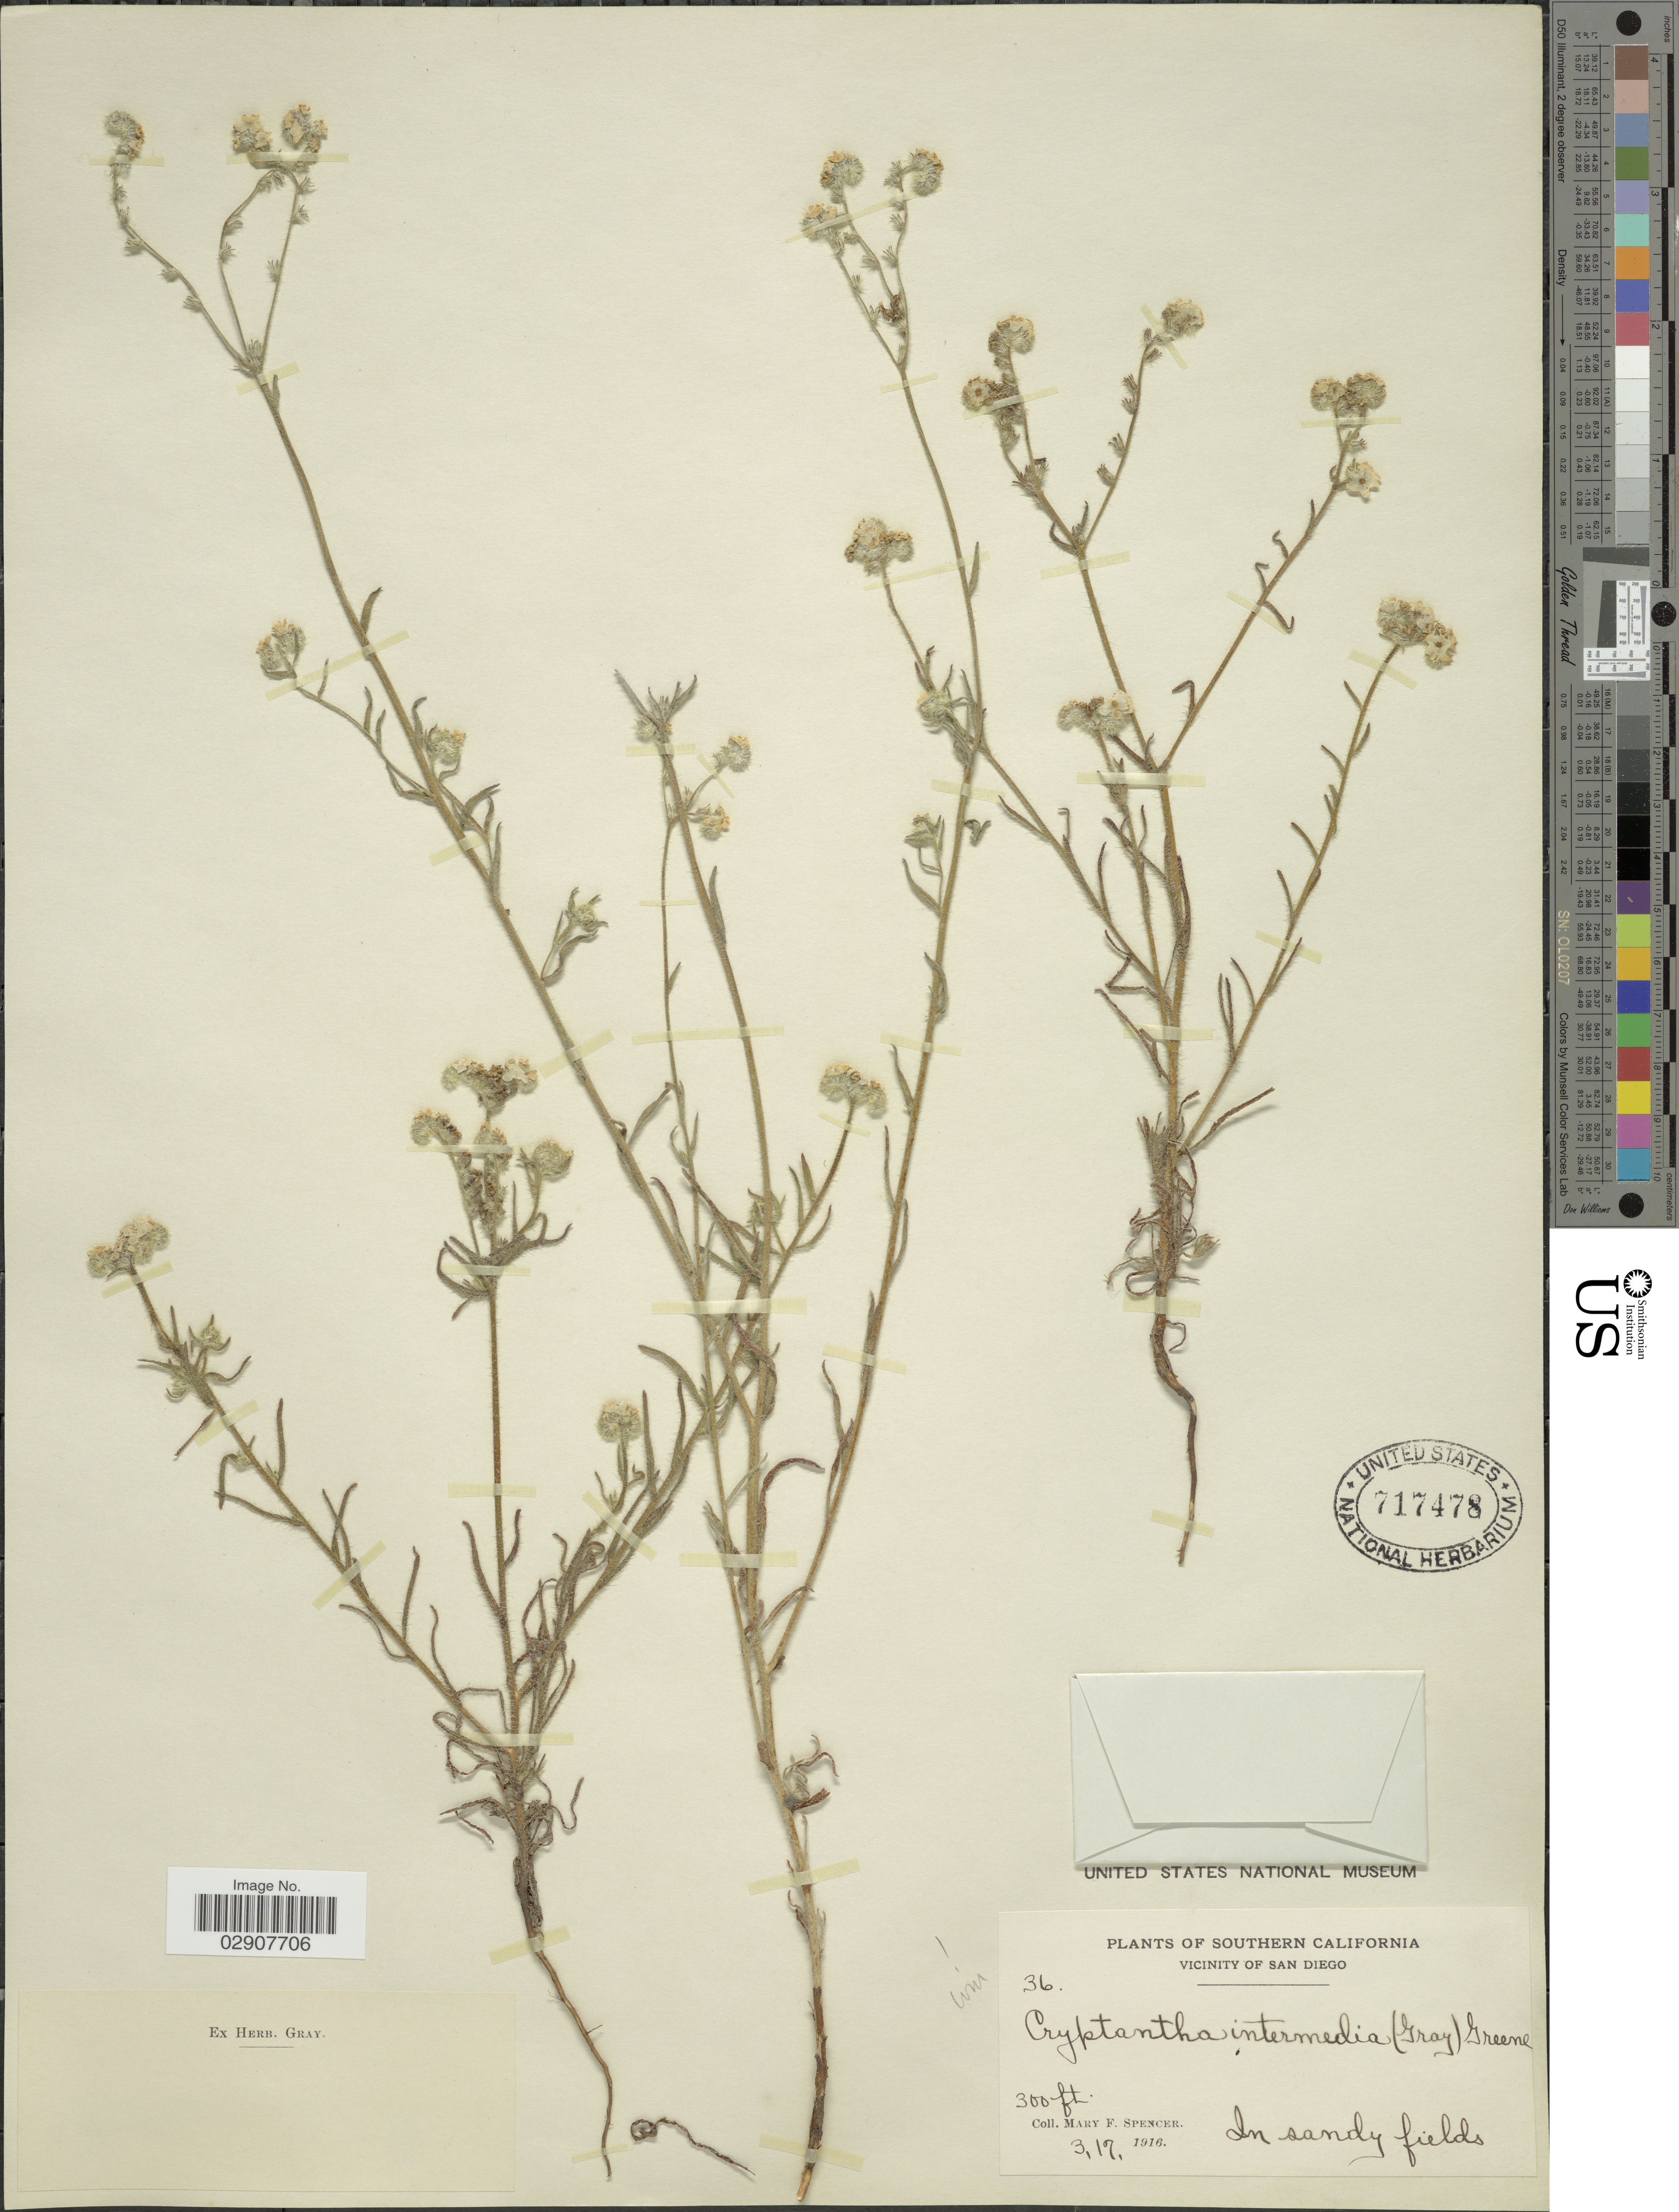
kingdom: Plantae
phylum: Tracheophyta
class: Magnoliopsida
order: Boraginales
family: Boraginaceae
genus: Cryptantha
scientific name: Cryptantha intermedia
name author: (A. Gray) Greene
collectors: M. Spencer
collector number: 36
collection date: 1916-03-17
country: United States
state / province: California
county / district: San Diego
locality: Southern California, Vicinity of San Diego.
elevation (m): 91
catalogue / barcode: US 717478